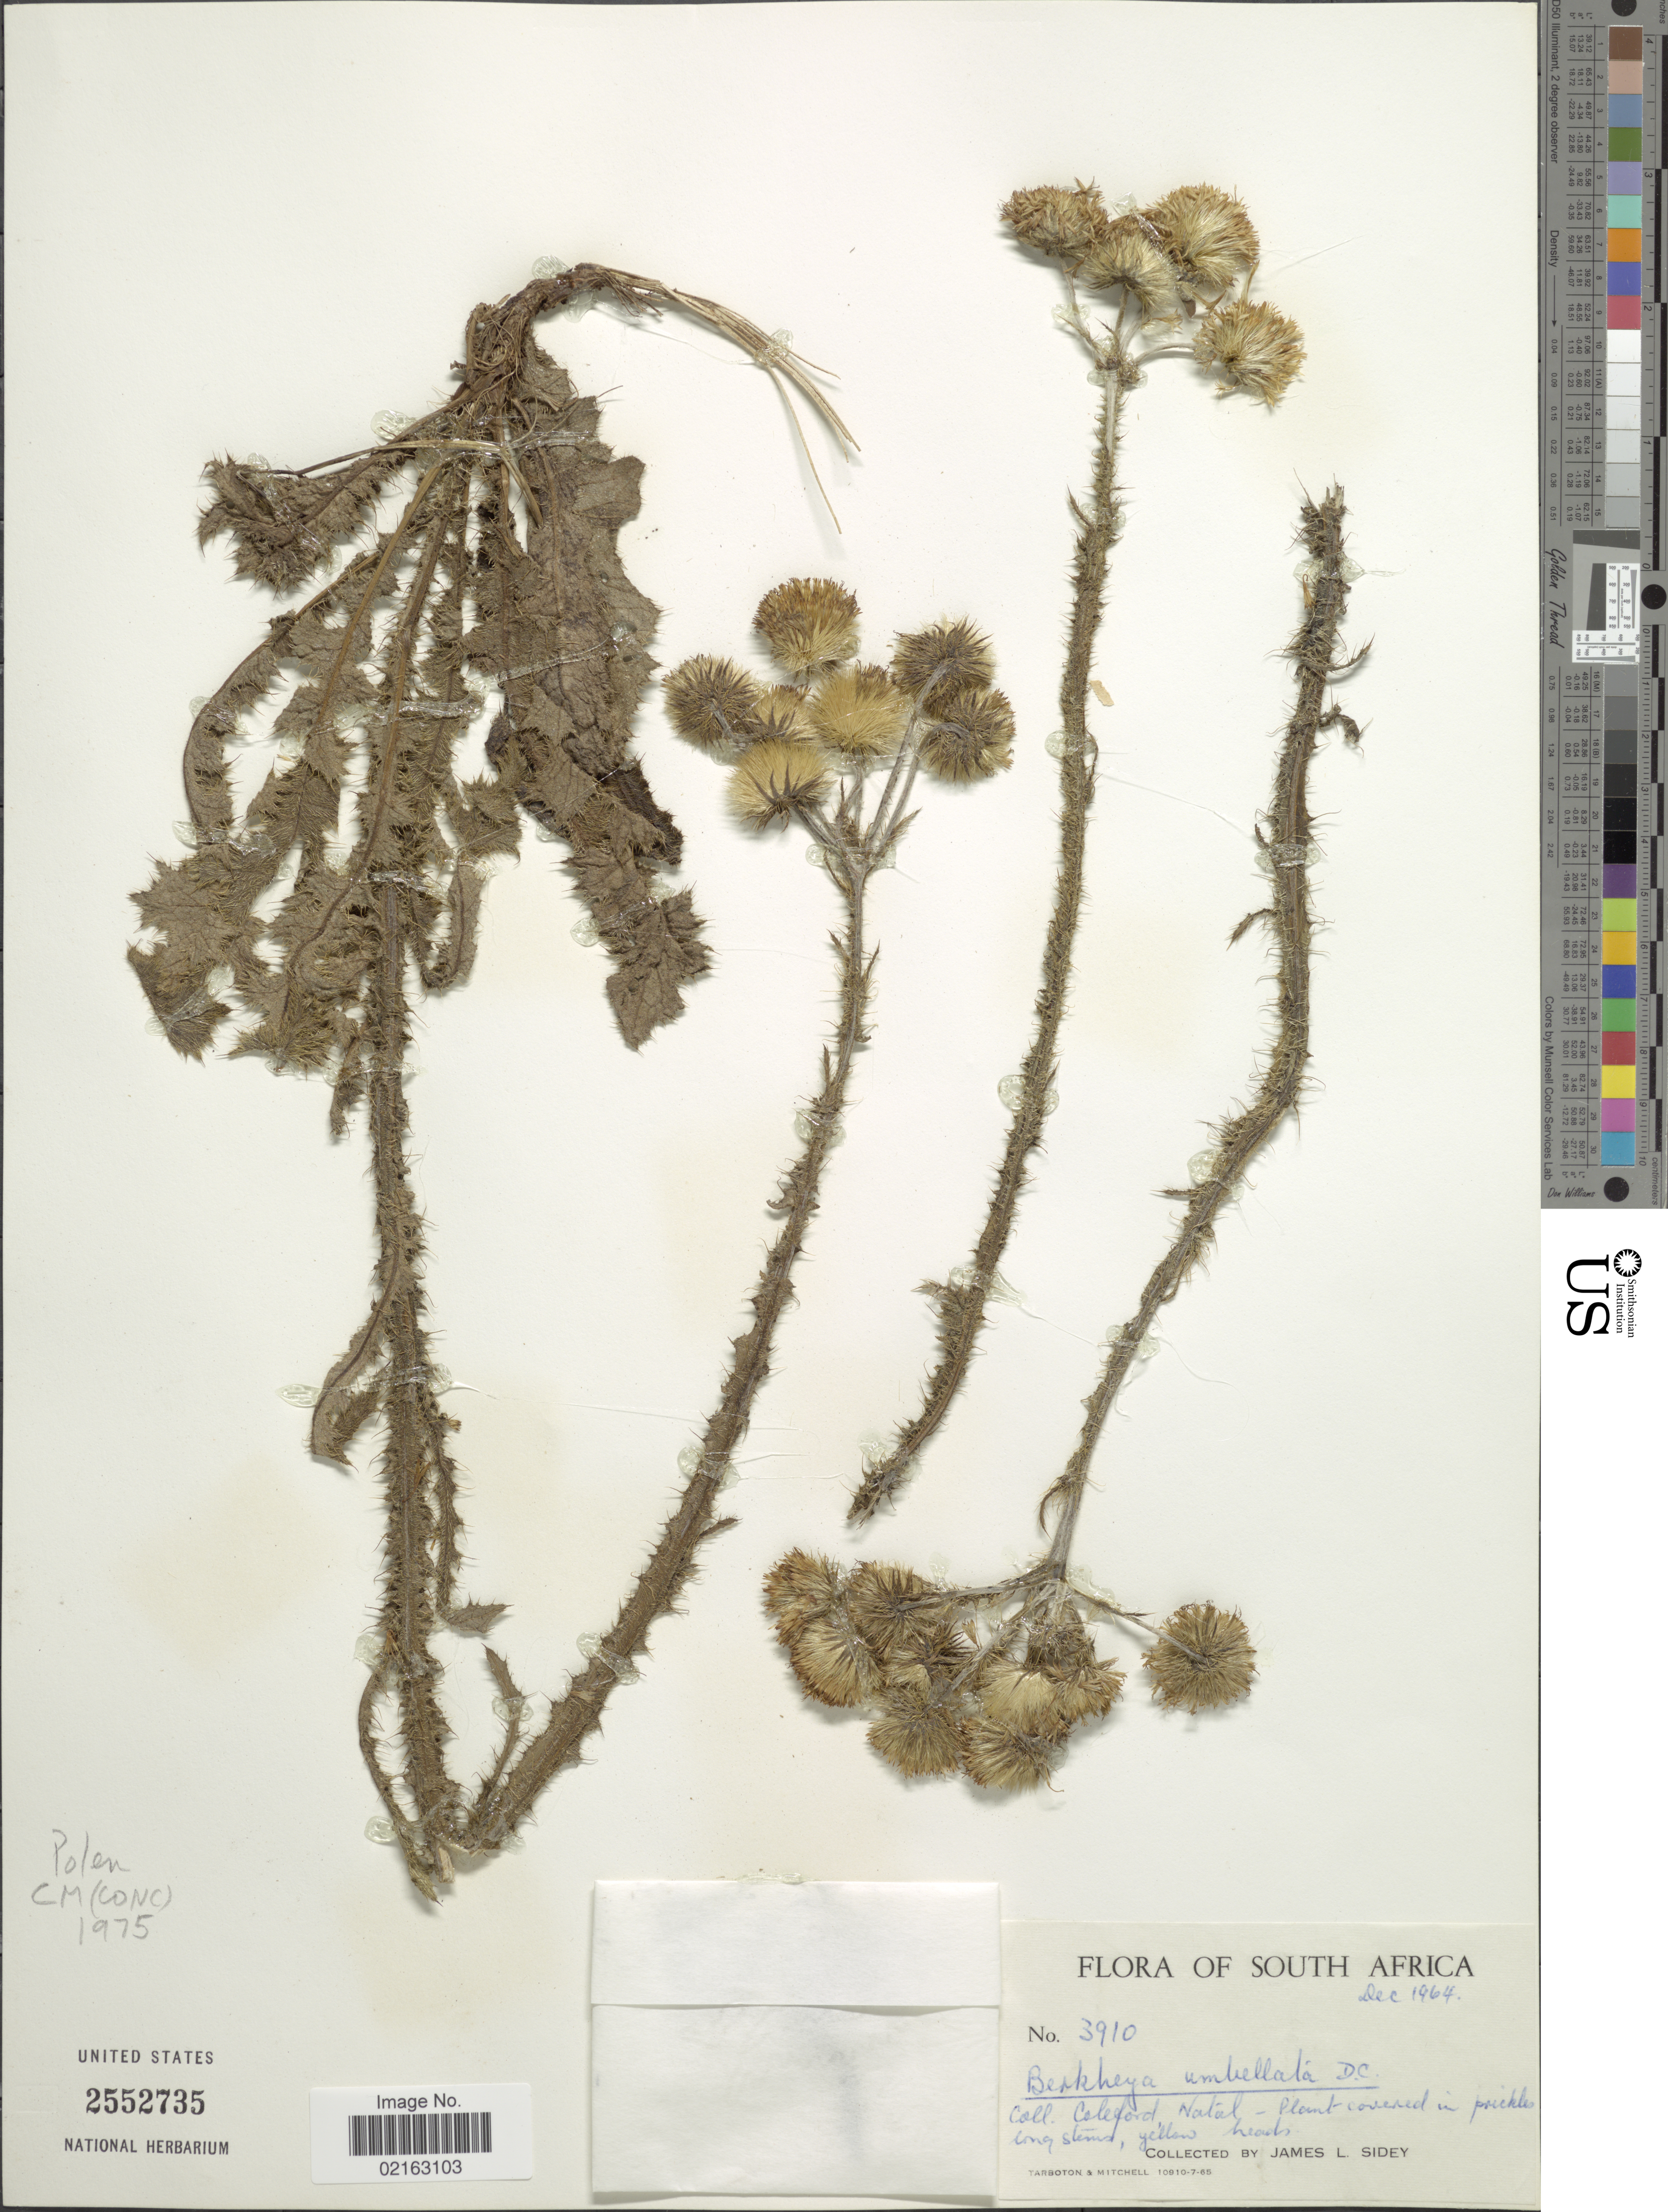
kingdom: Plantae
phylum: Tracheophyta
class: Magnoliopsida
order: Asterales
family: Asteraceae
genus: Berkheya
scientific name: Berkheya umbellata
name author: DC.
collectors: J. L. Sidey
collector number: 3910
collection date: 1964-12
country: South Africa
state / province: KwaZulu-Natal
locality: Caleford, Natal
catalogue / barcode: US 2552735